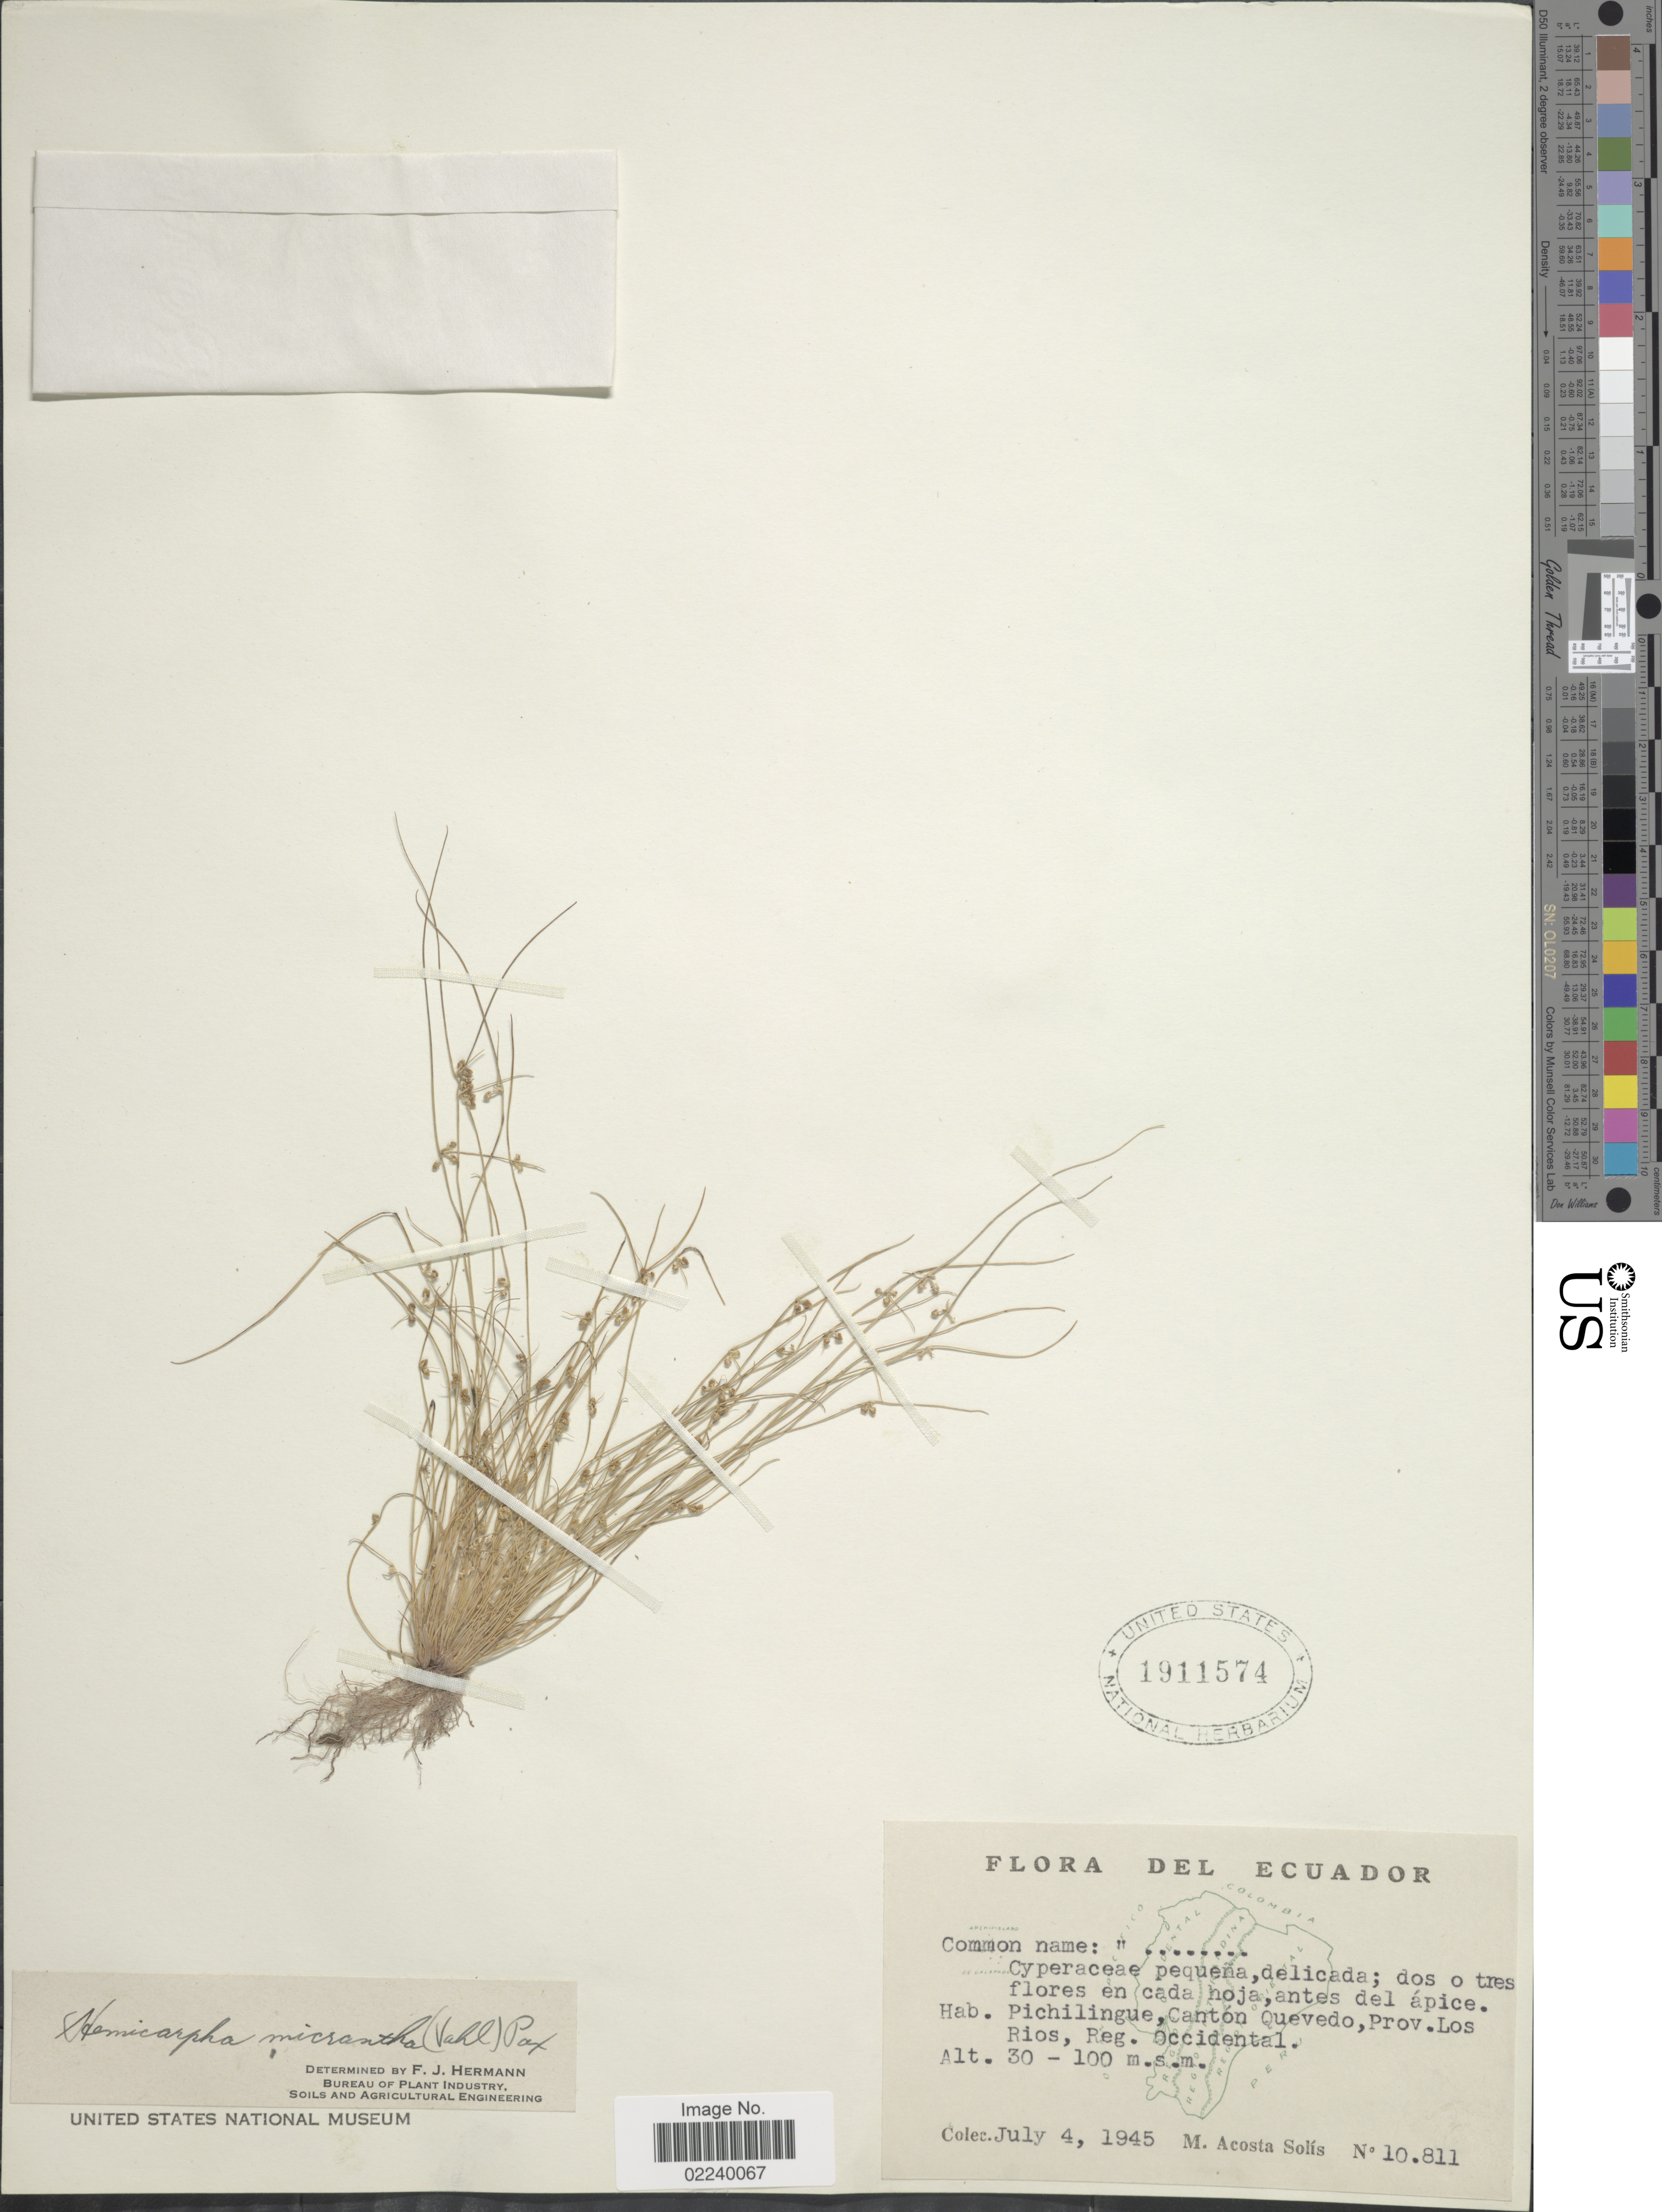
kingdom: Plantae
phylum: Tracheophyta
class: Liliopsida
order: Poales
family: Cyperaceae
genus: Cyperus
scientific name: Cyperus subsquarrosus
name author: (Muhl.) Bauters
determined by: Strong, M. T., (US), Smithsonian Institution - National Museum of Natural History (UNITED STATES)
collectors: M. Acosta Solis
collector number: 10811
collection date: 1945-07-04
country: Ecuador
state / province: Los Ríos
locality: Pichilingue, Cantos Quevedo, Reg. Occidental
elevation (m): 30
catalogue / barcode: US 1911574